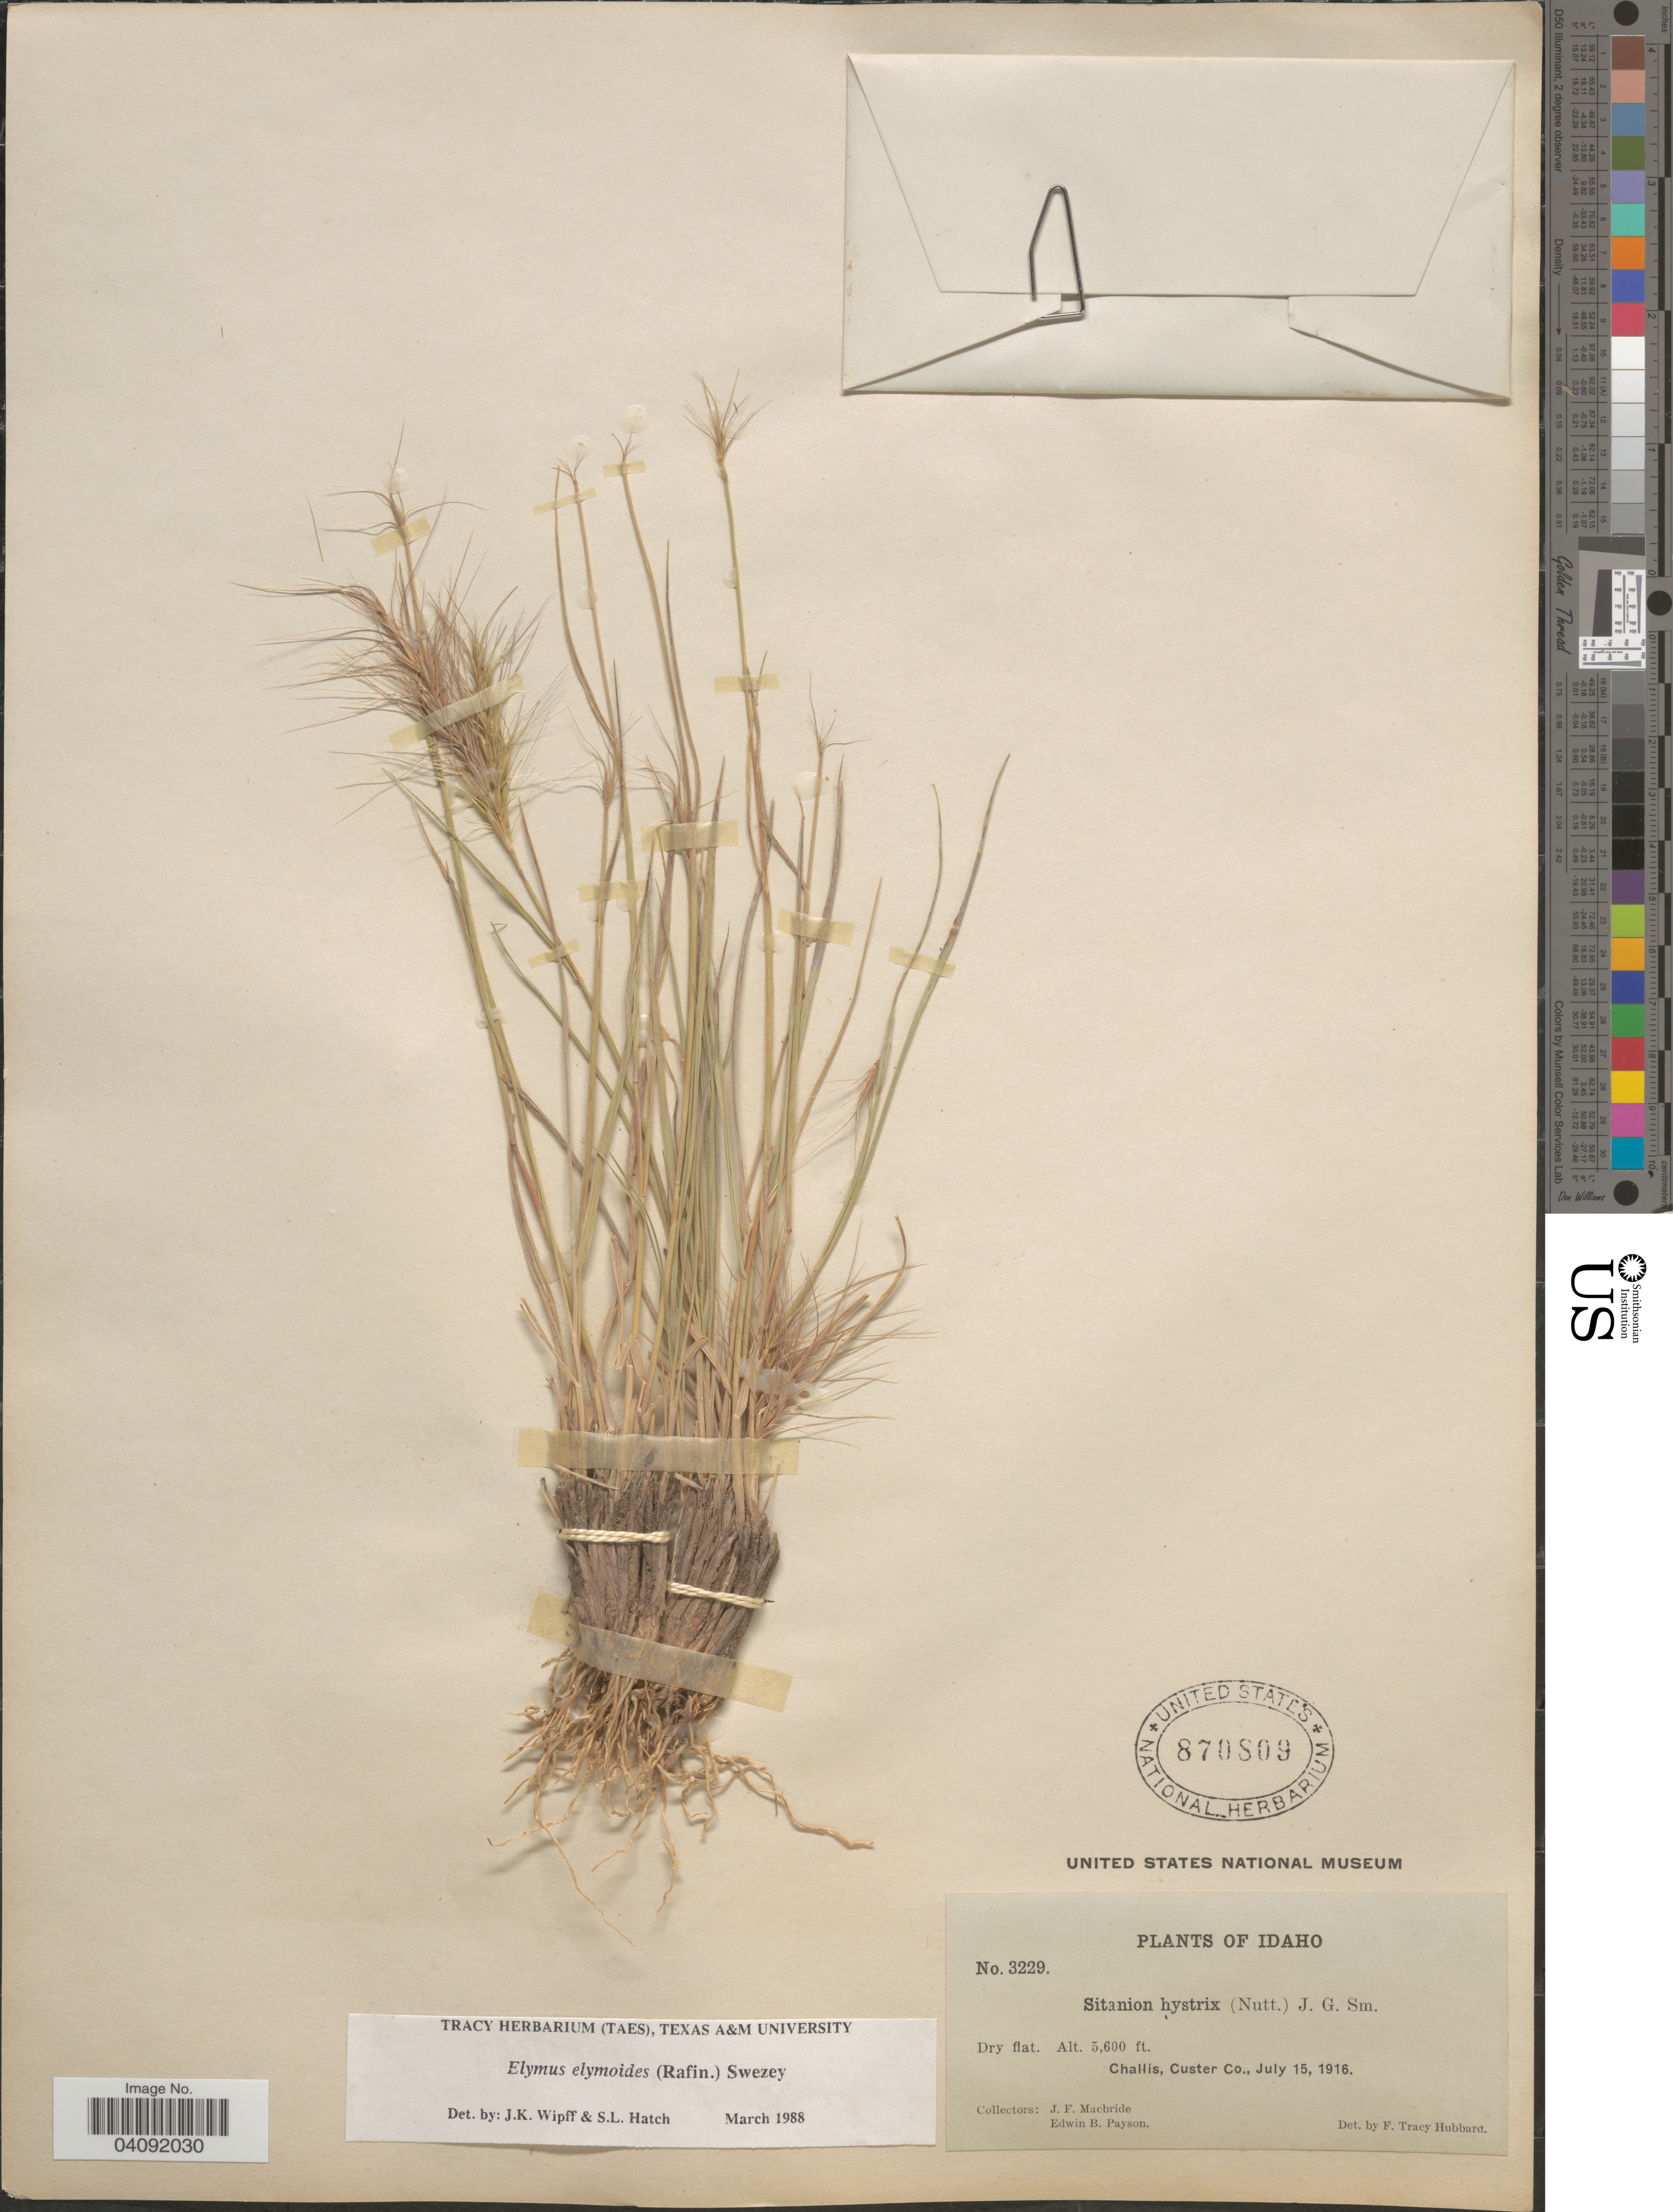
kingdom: Plantae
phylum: Tracheophyta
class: Liliopsida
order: Poales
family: Poaceae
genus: Elymus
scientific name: Elymus elymoides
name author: (Raf.) Swezey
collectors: J. F. Macbride & E. B. Payson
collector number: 3229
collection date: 1916-07-15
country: United States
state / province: Idaho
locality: Challis, Custer Co.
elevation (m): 1707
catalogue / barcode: US 870809